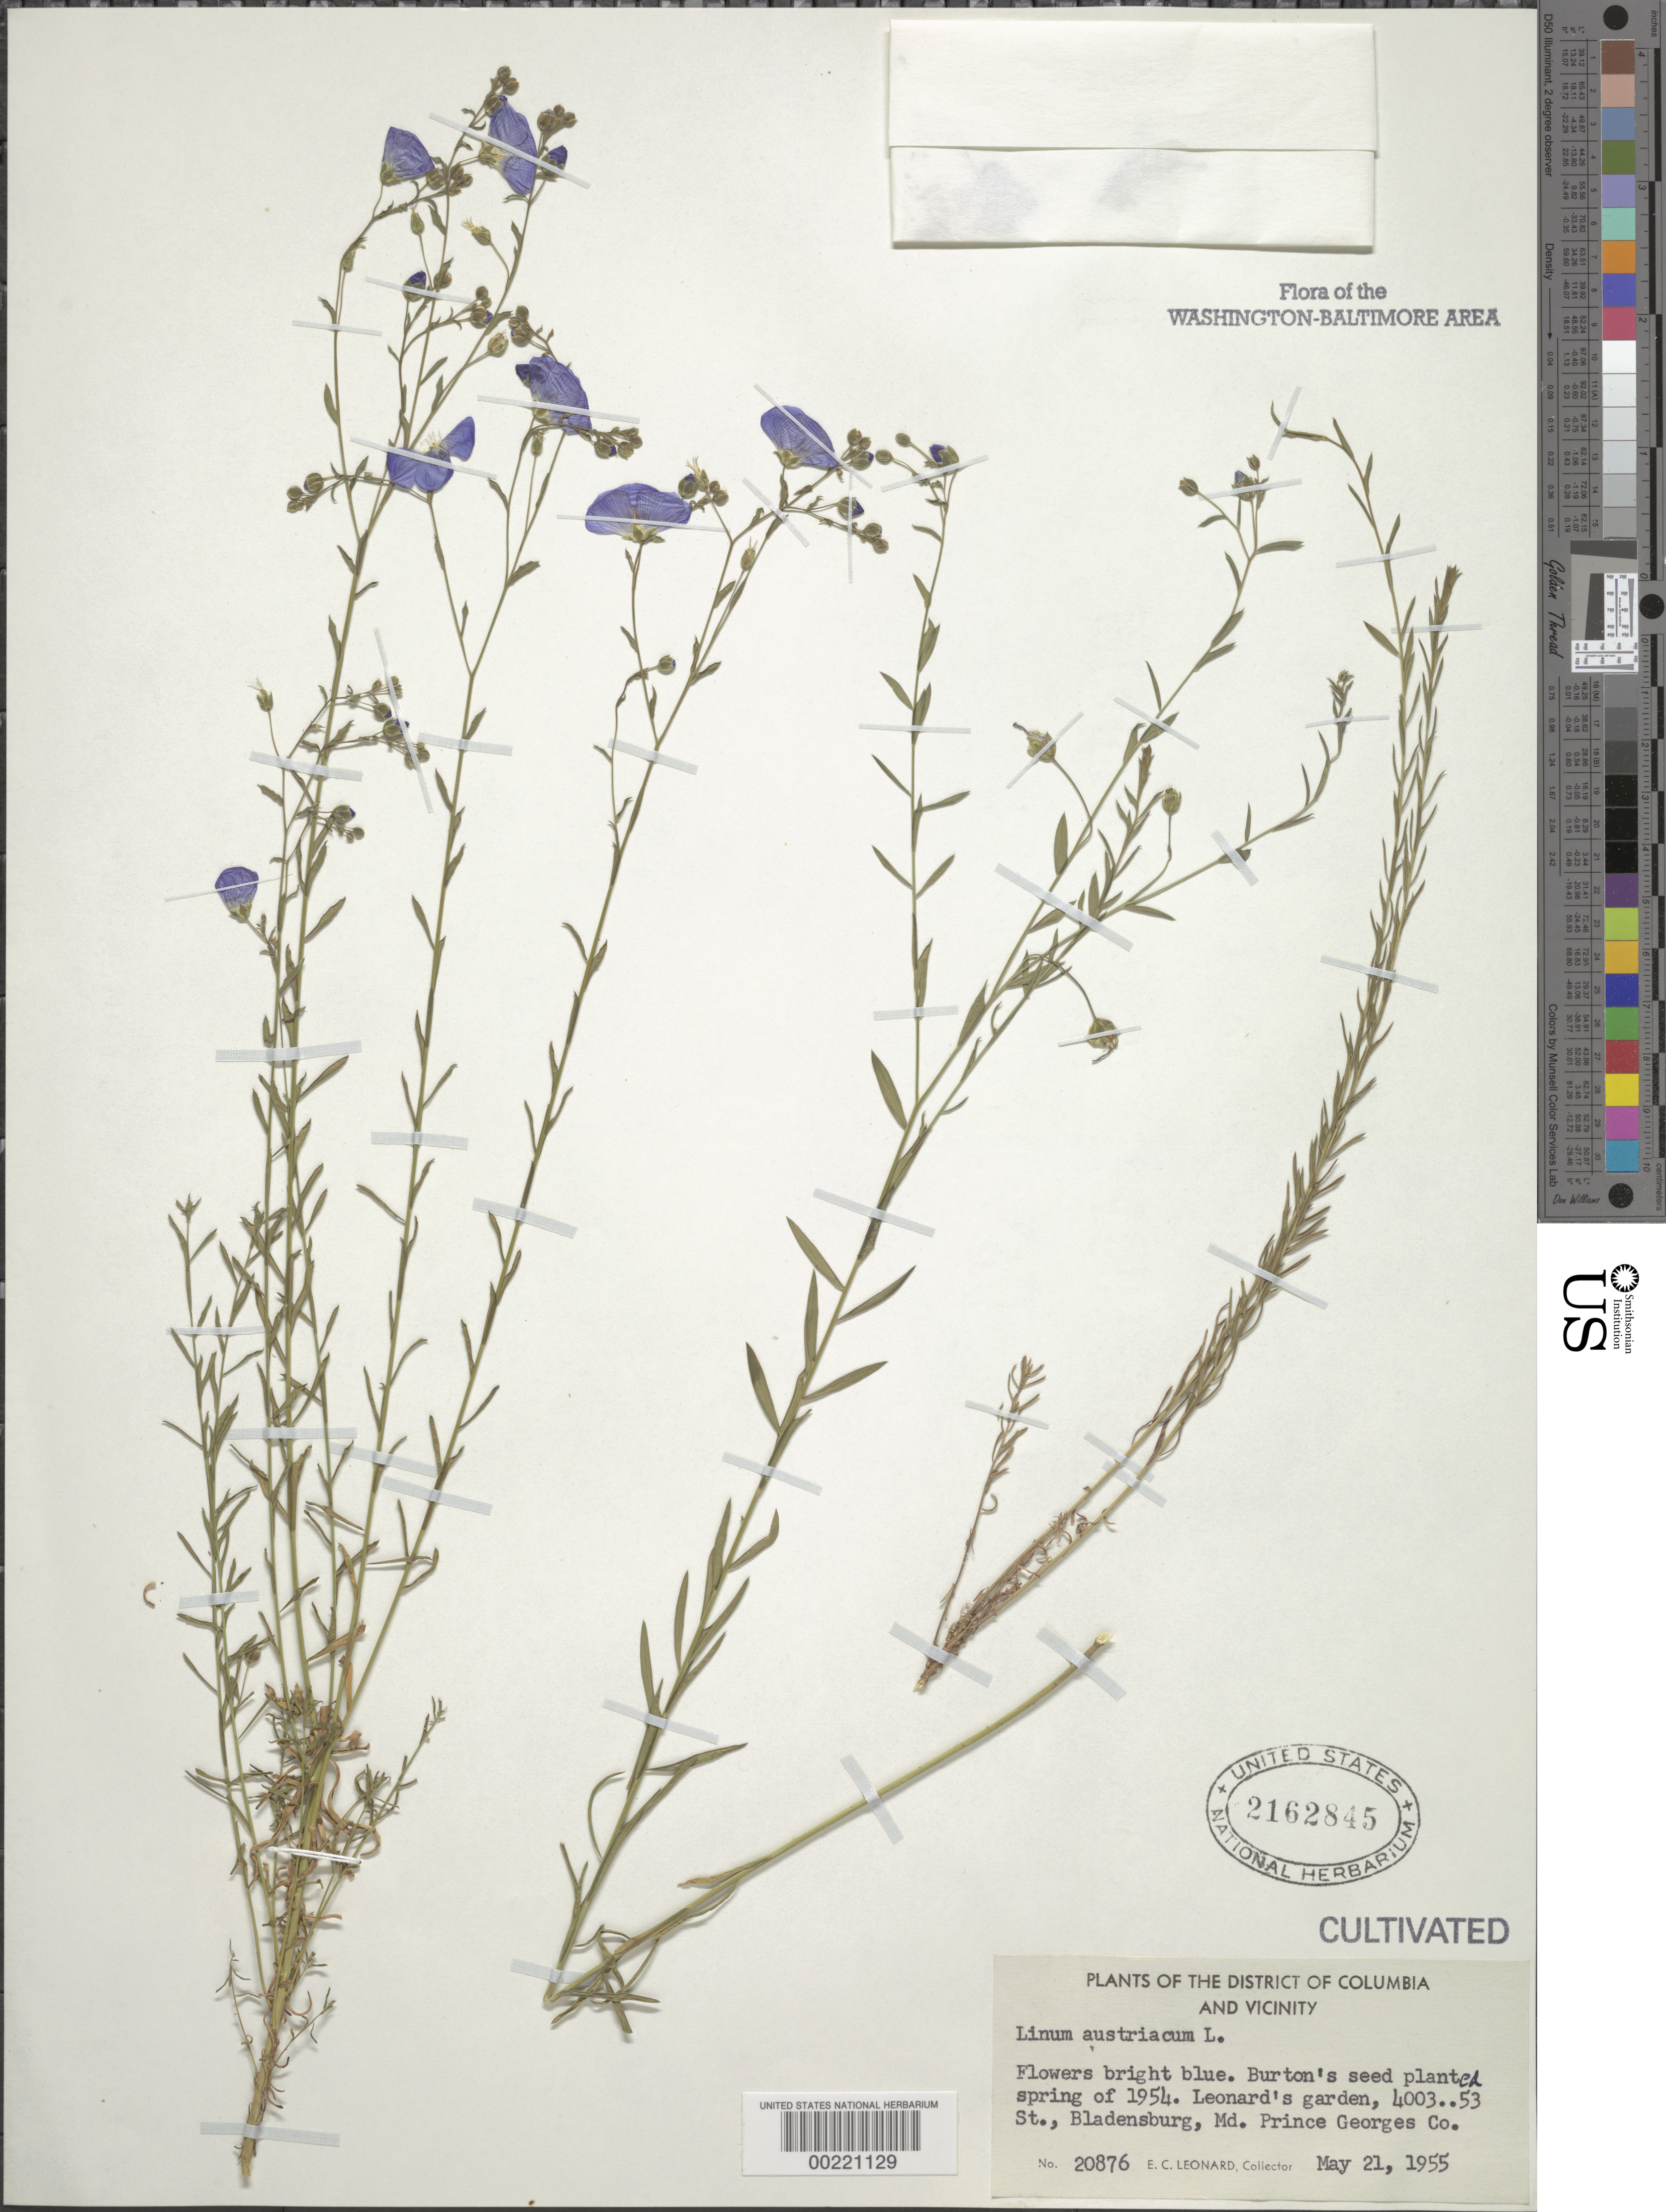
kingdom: Plantae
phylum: Tracheophyta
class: Magnoliopsida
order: Malpighiales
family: Linaceae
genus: Linum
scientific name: Linum austriacum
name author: L.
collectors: E. C. Leonard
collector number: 20876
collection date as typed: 21 May 1955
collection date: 1955-05-21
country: United States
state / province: Maryland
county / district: Prince George's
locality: Bladensburg, 4003 53 St, Leonard's Garden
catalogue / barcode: US 2162845